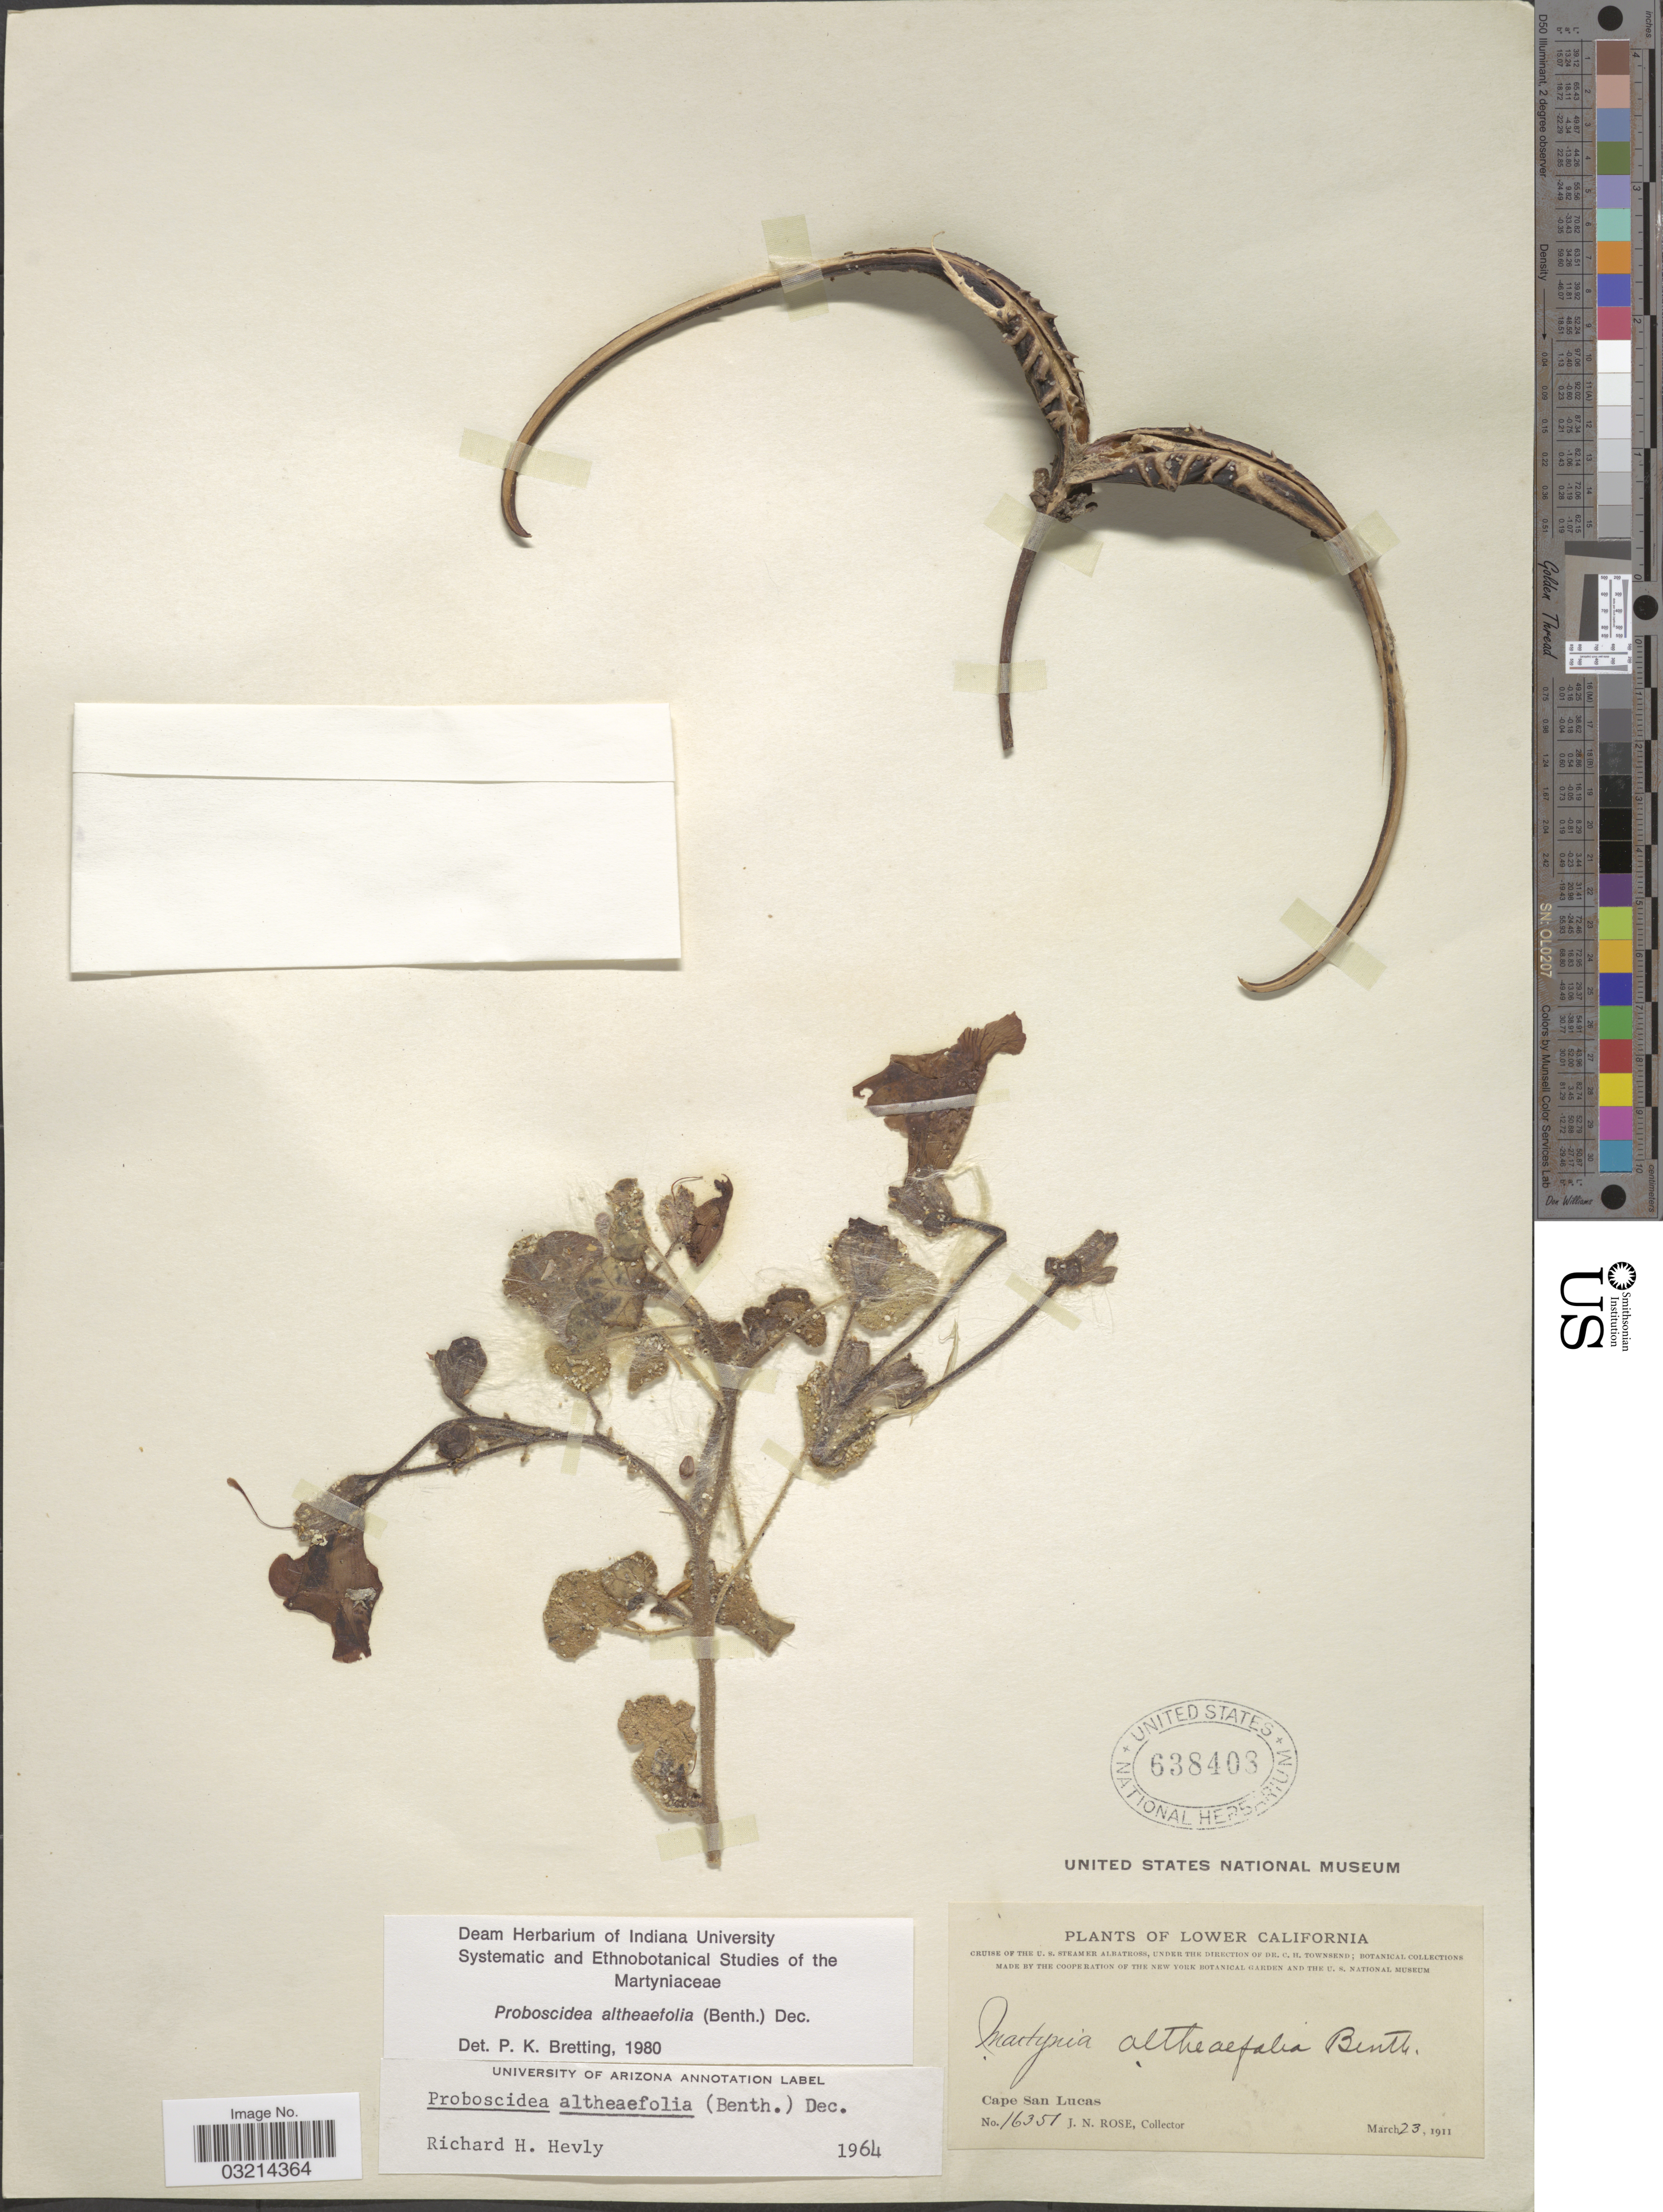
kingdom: Plantae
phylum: Tracheophyta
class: Magnoliopsida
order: Lamiales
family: Martyniaceae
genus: Proboscidea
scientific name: Proboscidea althaeifolia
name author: (Benth.) Decne.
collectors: J. N. Rose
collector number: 16351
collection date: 1911-03-23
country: Mexico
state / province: Baja California Sur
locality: Lower California, Cape San Lucas.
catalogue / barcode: US 638403